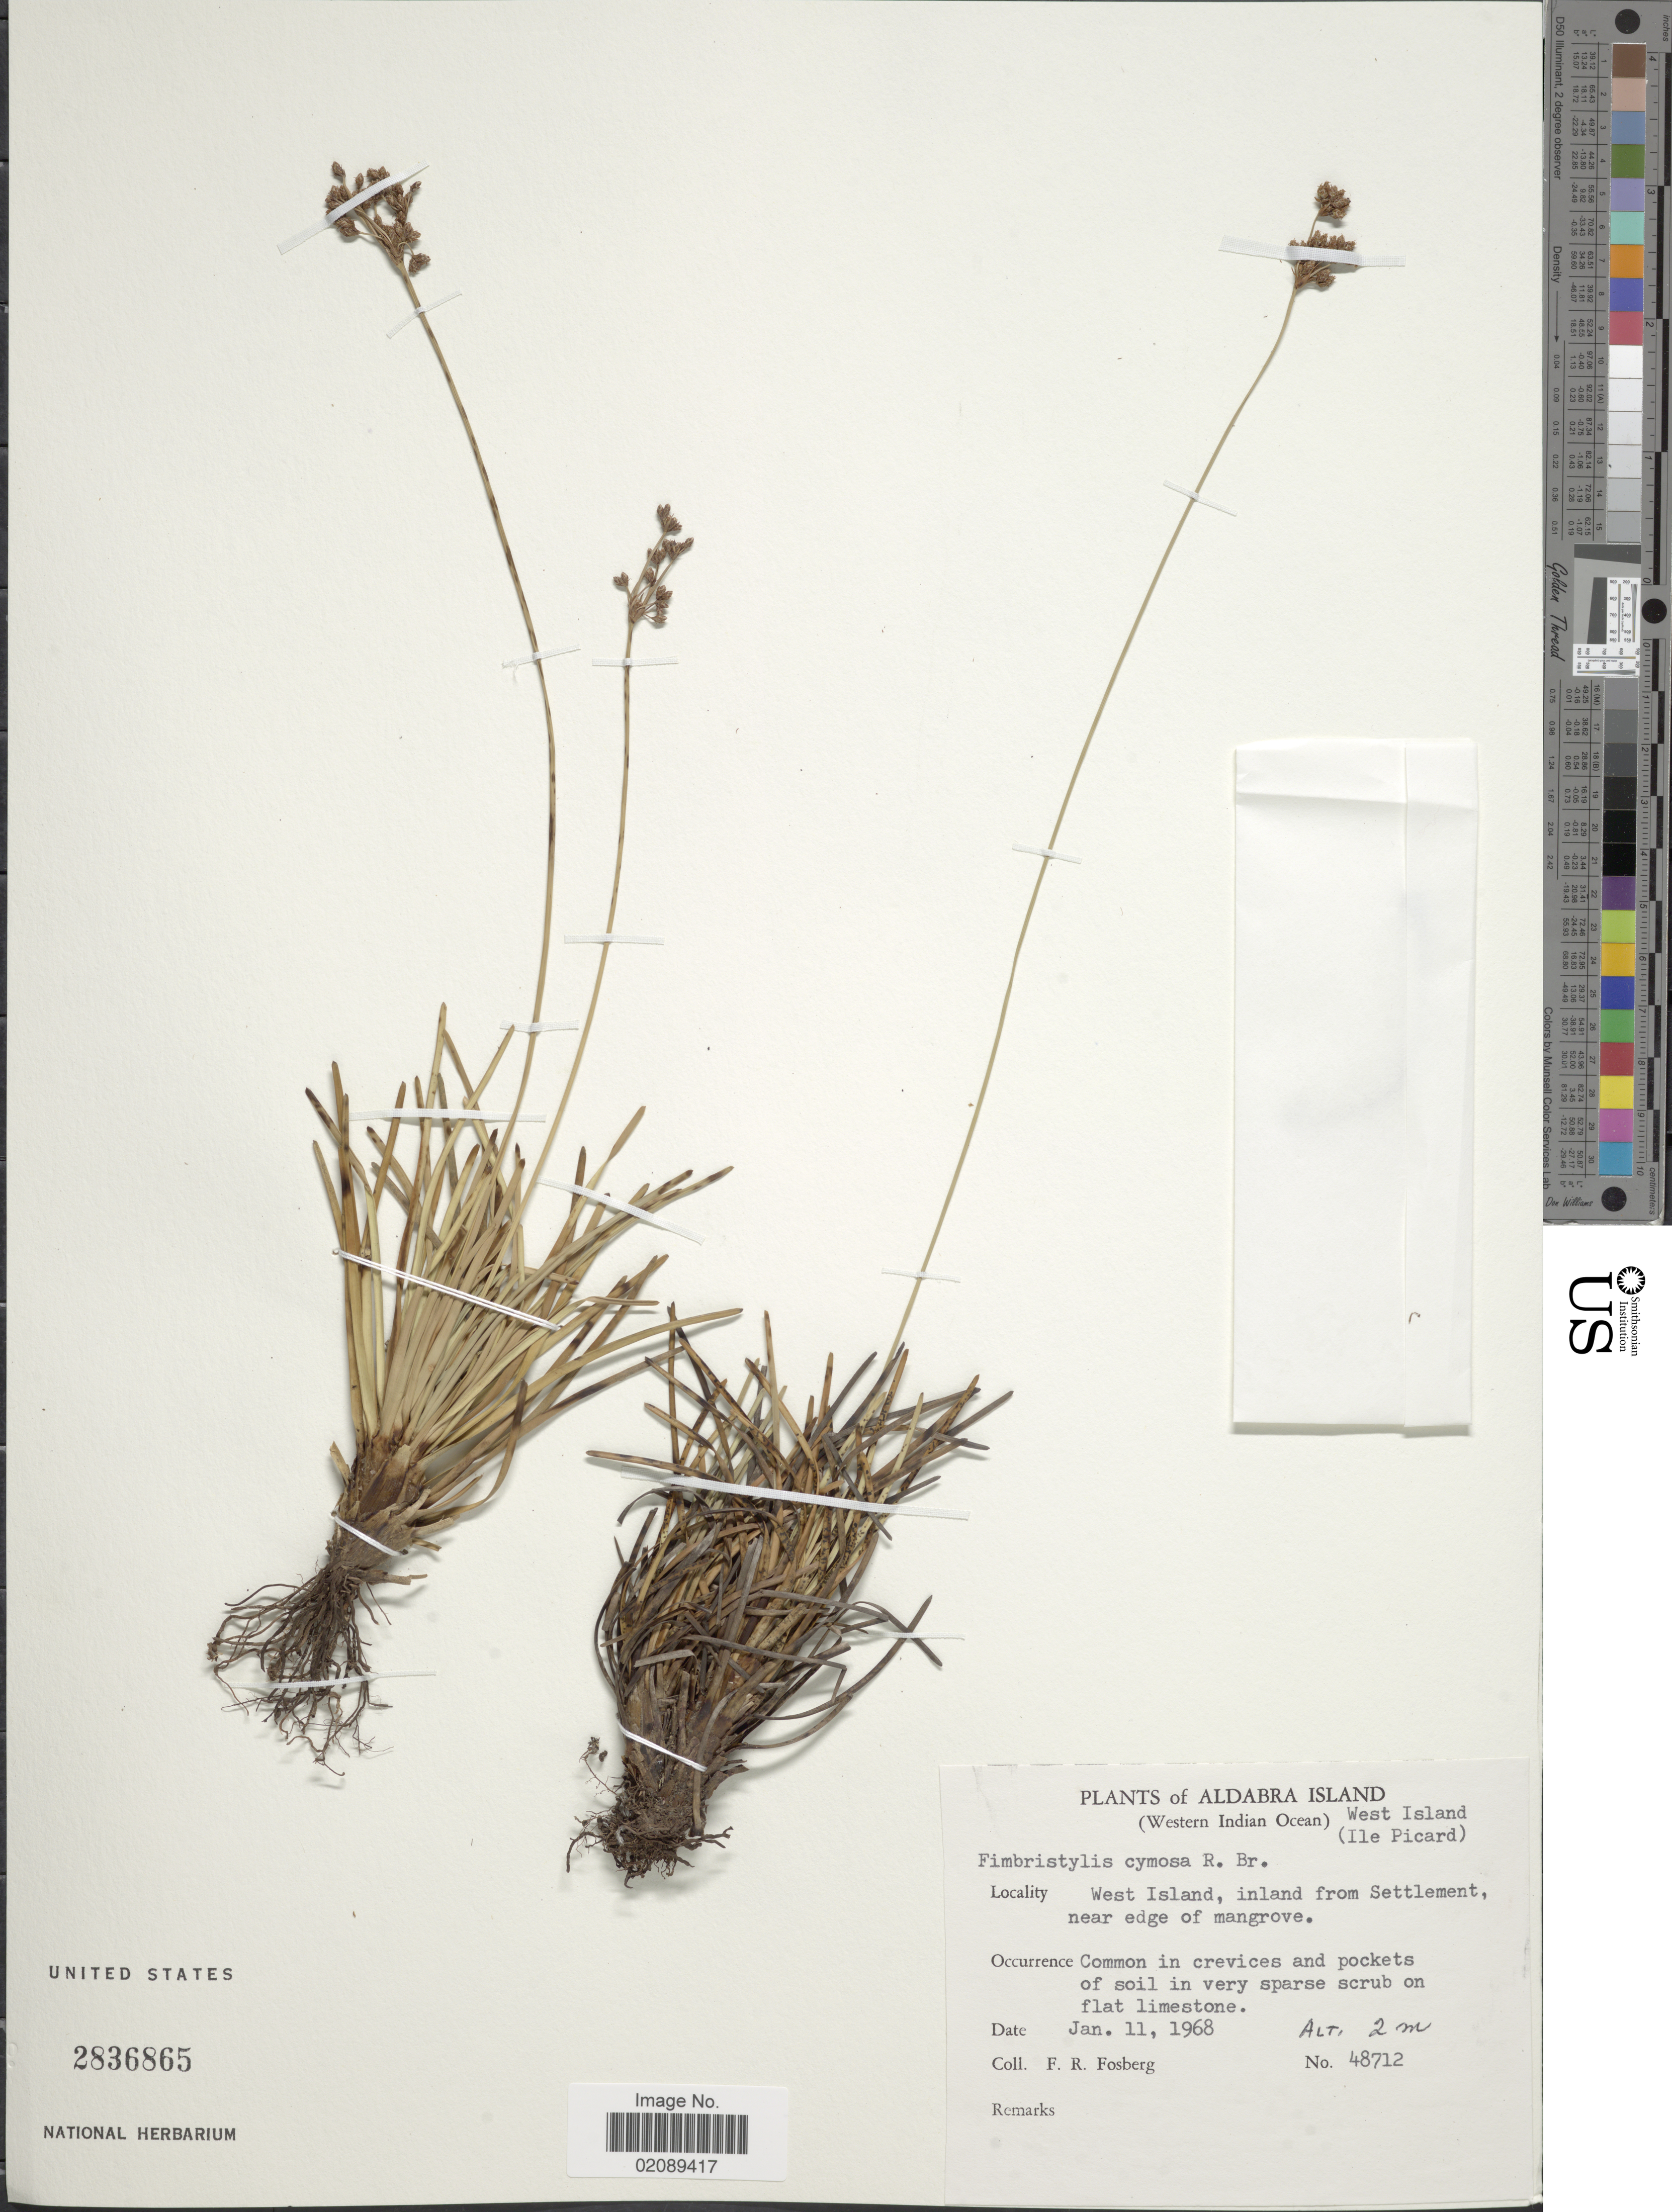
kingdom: Plantae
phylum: Tracheophyta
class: Liliopsida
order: Poales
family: Cyperaceae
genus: Fimbristylis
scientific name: Fimbristylis cymosa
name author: R. Br.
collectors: F. R. Fosberg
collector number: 48712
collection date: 1968-01-11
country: Seychelles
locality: Aldabra Island (western Indian Ocean), West Island (Ile Picard), west Island, inland from Settlement, near edge of mangrove, in crevices and pockets of soil in very sparse scrub on flat limestone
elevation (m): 2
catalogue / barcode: US 2836865